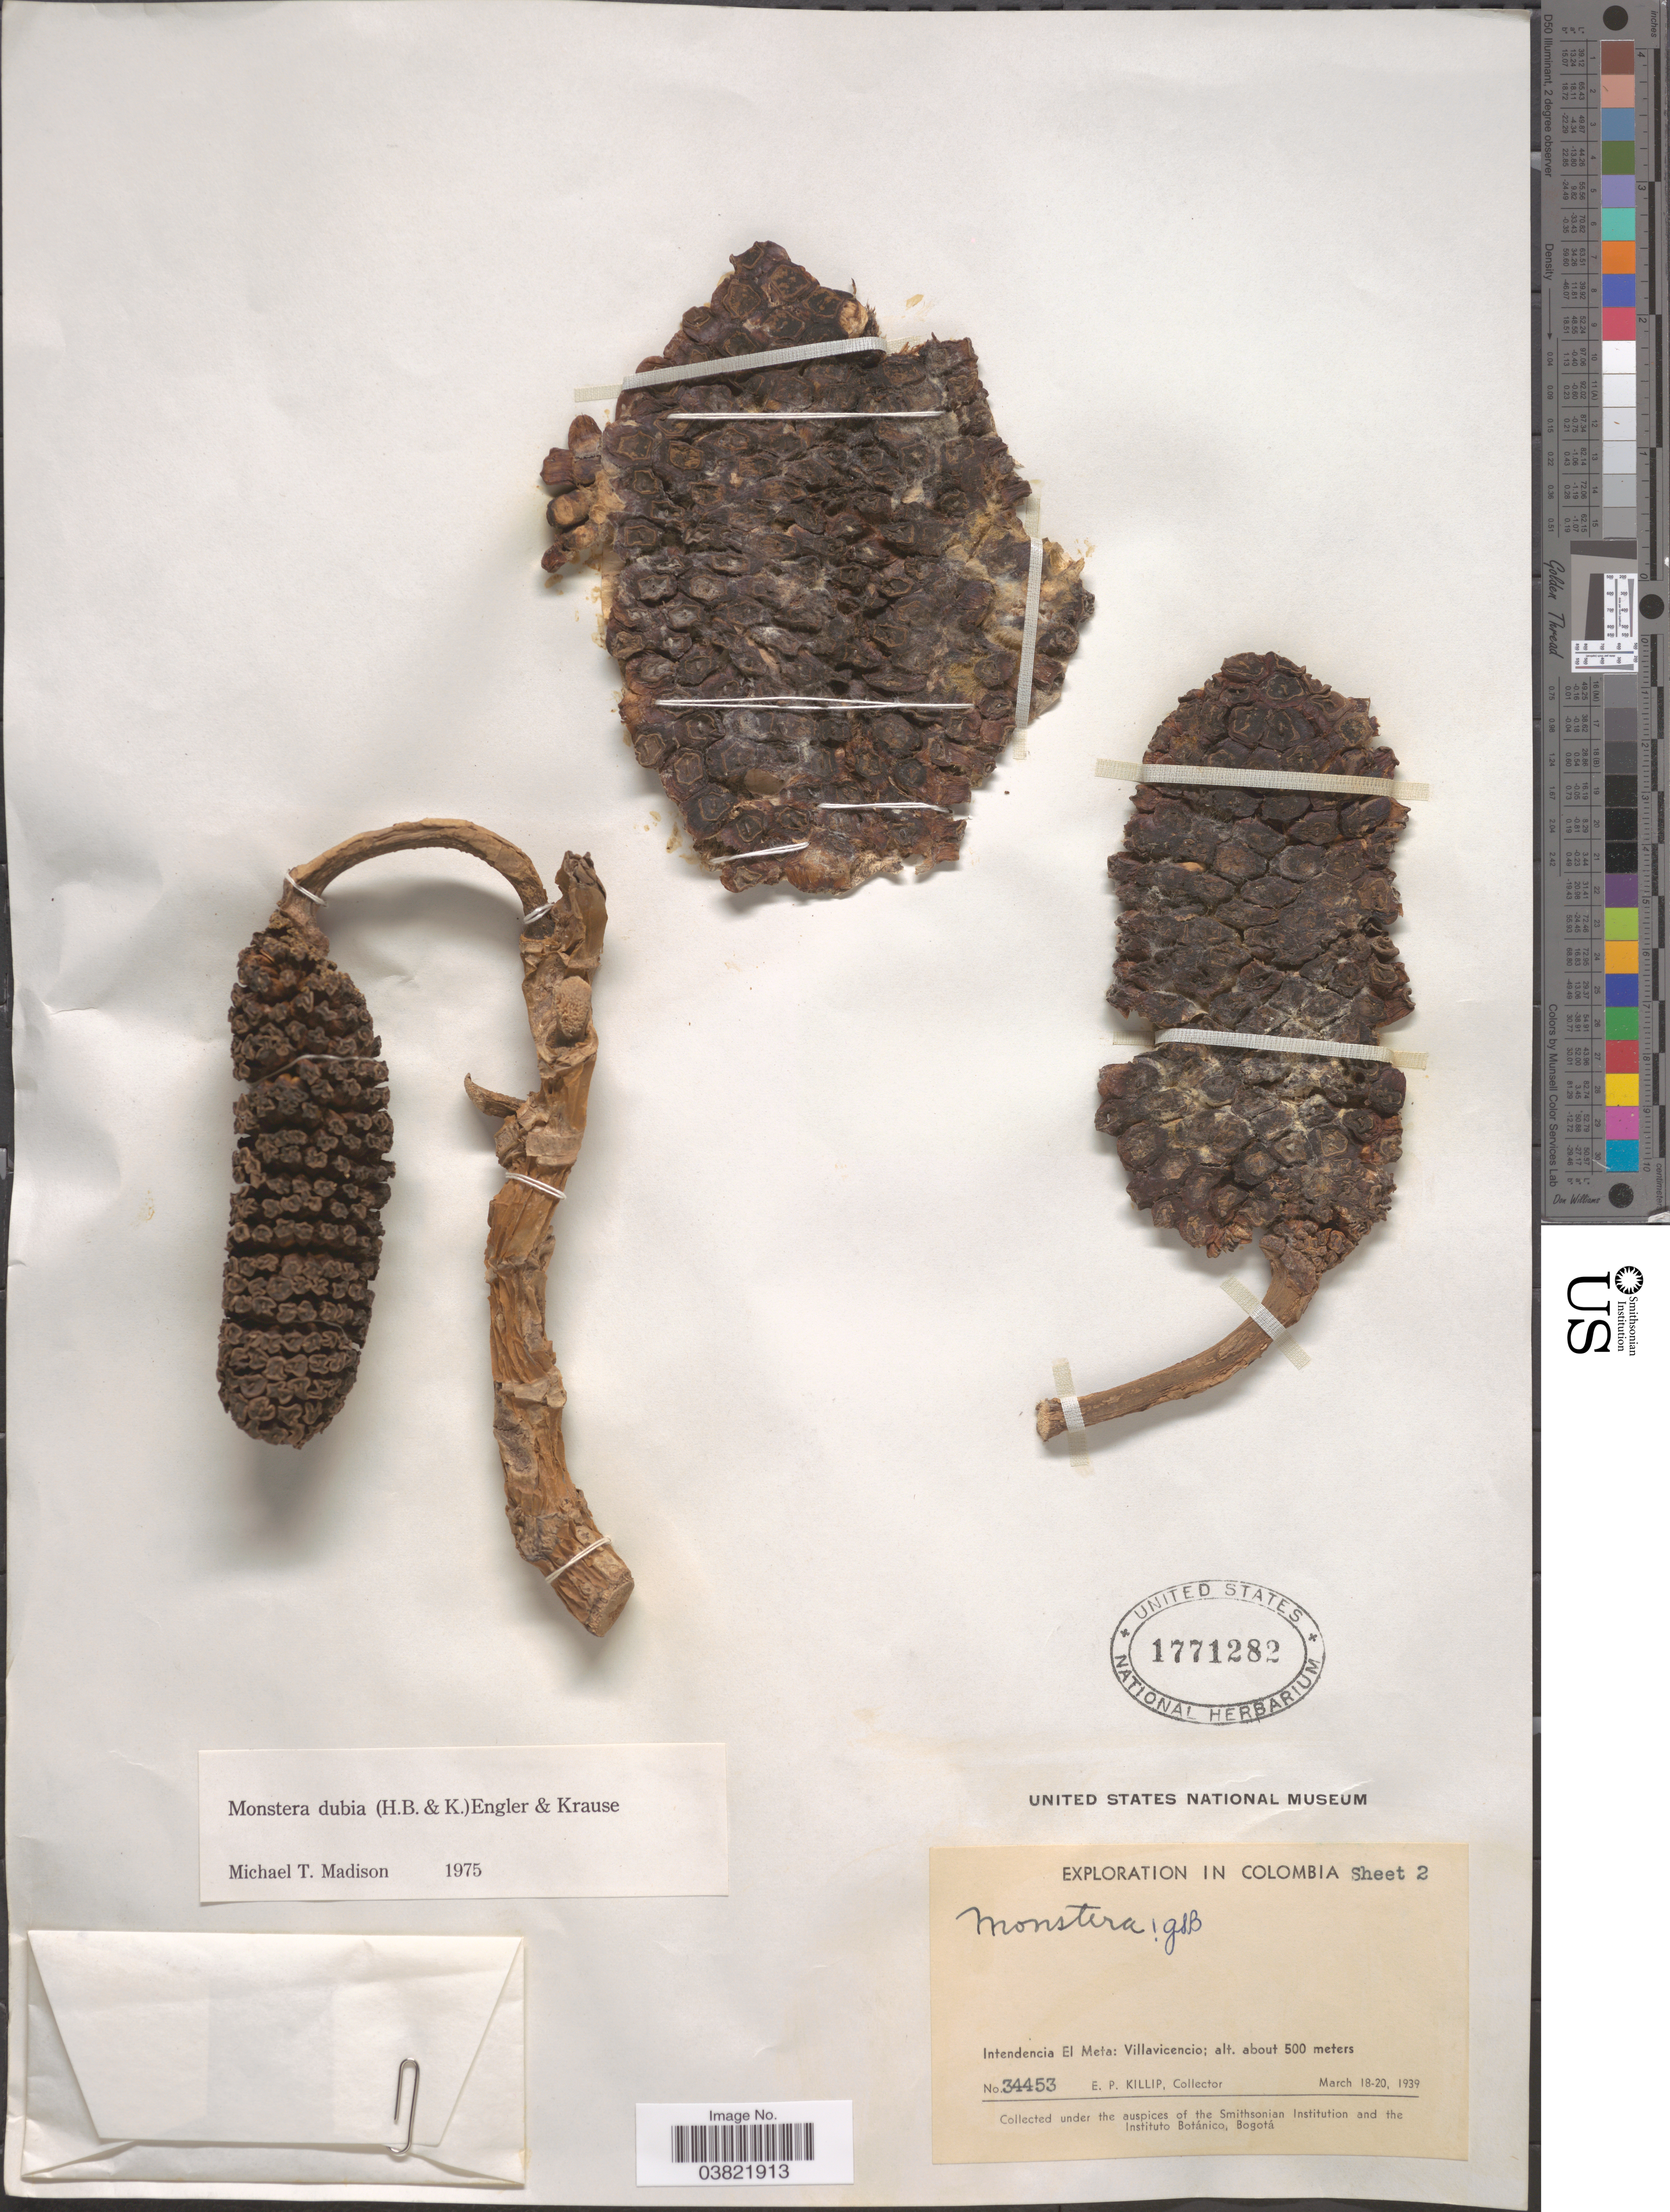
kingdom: Plantae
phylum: Tracheophyta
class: Liliopsida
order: Alismatales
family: Araceae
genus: Monstera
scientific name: Monstera dubia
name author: (Kunth) Engl. & K. Krause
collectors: E. P. Killip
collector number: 34453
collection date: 1939-03-18/1939-03-20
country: Colombia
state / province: Meta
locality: Intendencia El Meta: Villavicencio.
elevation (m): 500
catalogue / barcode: US 1771282